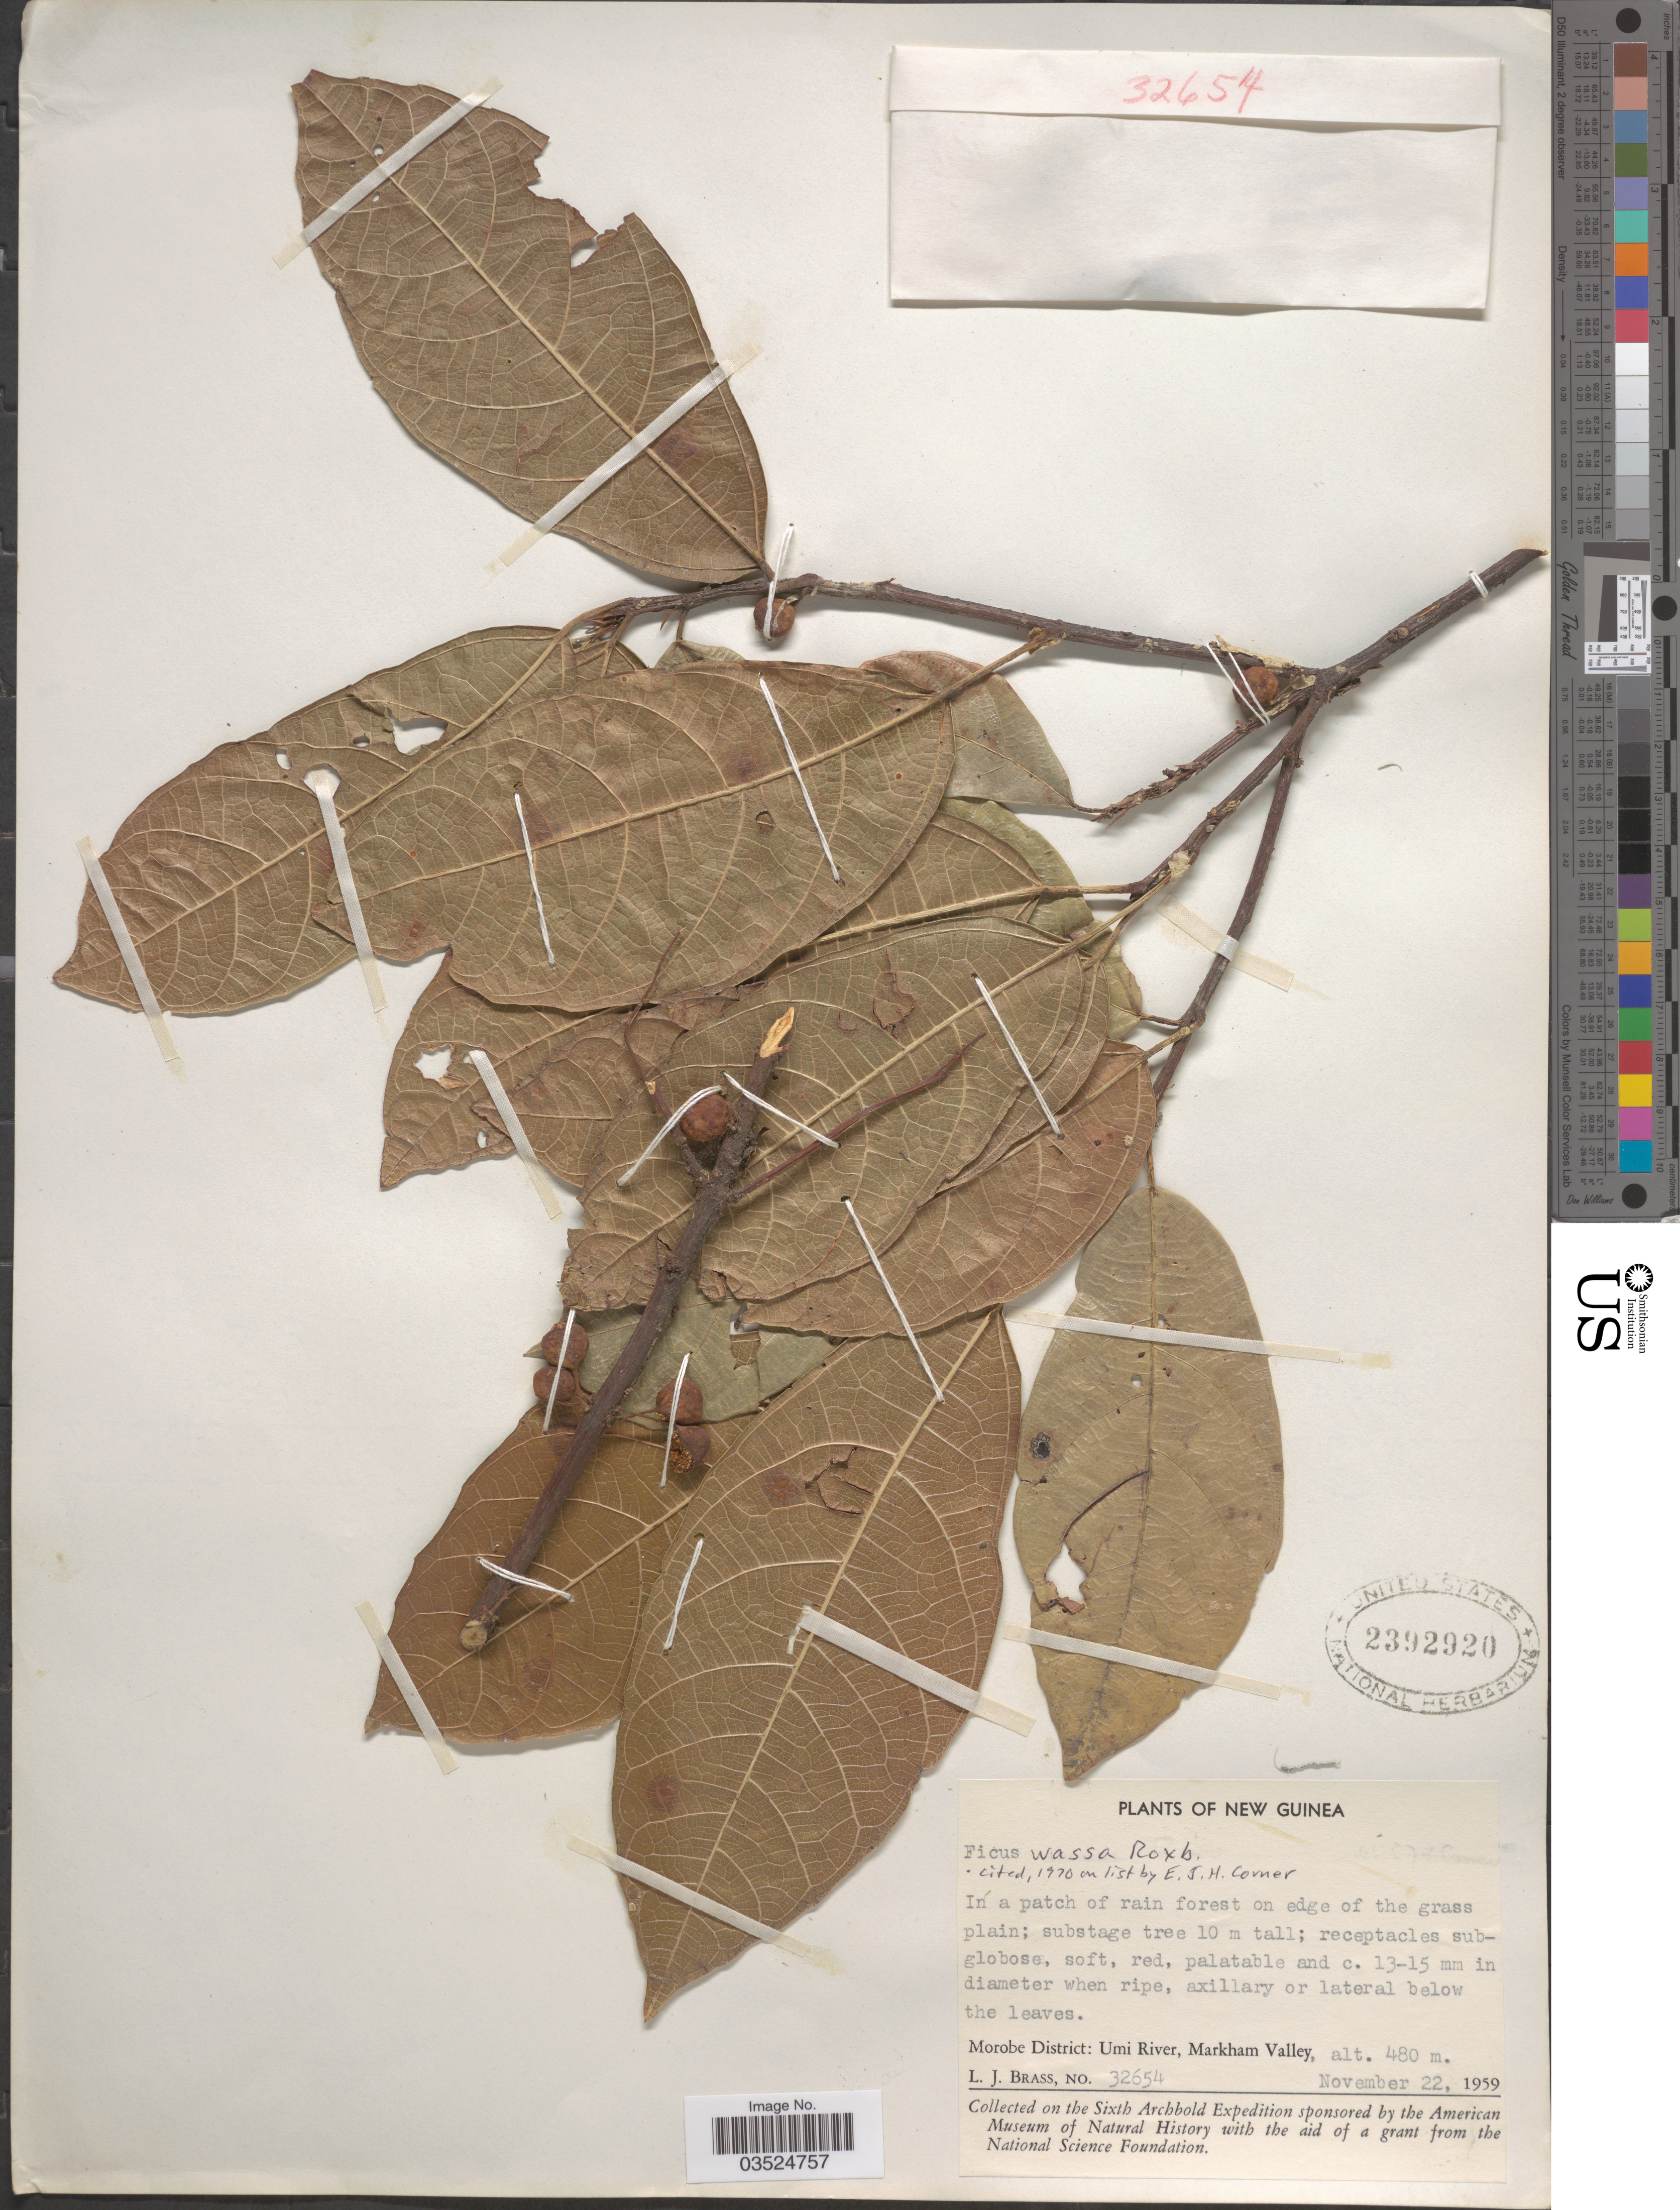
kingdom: Plantae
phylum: Tracheophyta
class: Magnoliopsida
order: Rosales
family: Moraceae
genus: Ficus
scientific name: Ficus wassa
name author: Roxb.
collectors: L. J. Brass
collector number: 32654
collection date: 1959-11-22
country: Papua New Guinea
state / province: Morobe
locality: New Guinea. Morobe District: Umi River, Markham Valley.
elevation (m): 480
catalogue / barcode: US 2392920